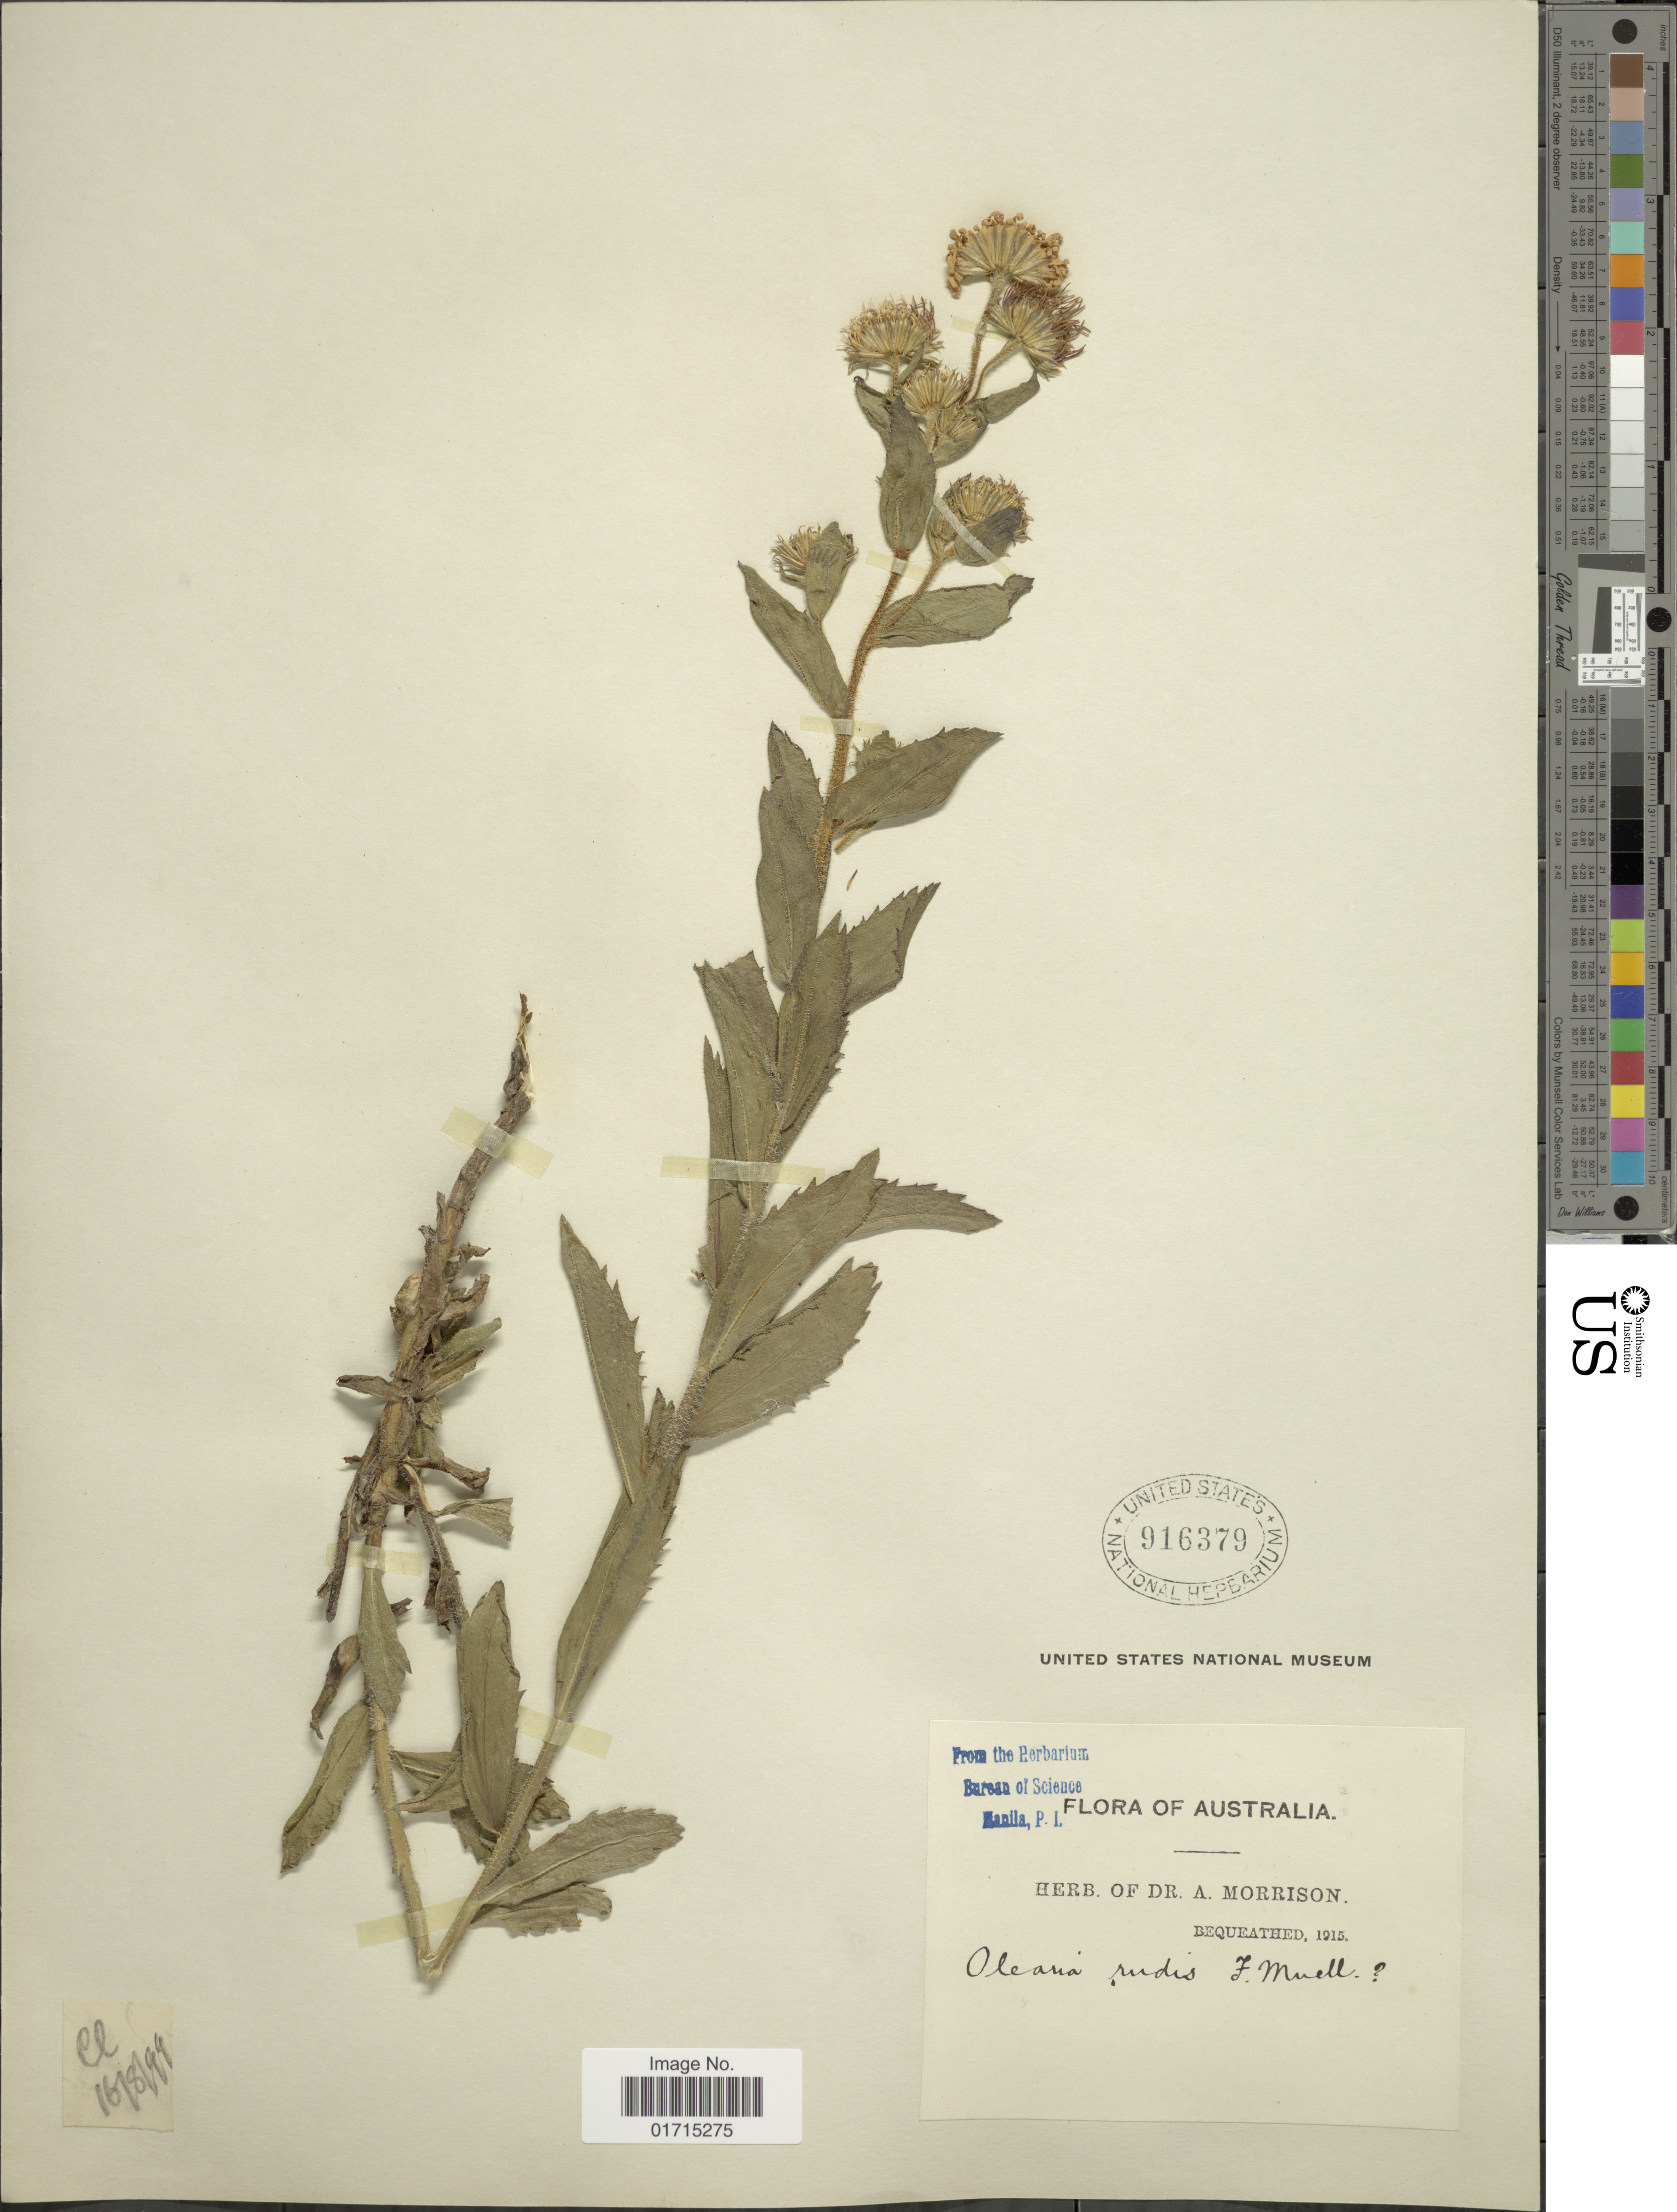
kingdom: Plantae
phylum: Tracheophyta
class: Magnoliopsida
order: Asterales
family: Asteraceae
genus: Olearia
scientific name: Olearia rudis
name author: (Benth.) F. Muell. ex Benth.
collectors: ex herb. Dr. A. Morrison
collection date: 1915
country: Australia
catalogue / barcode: US 916379